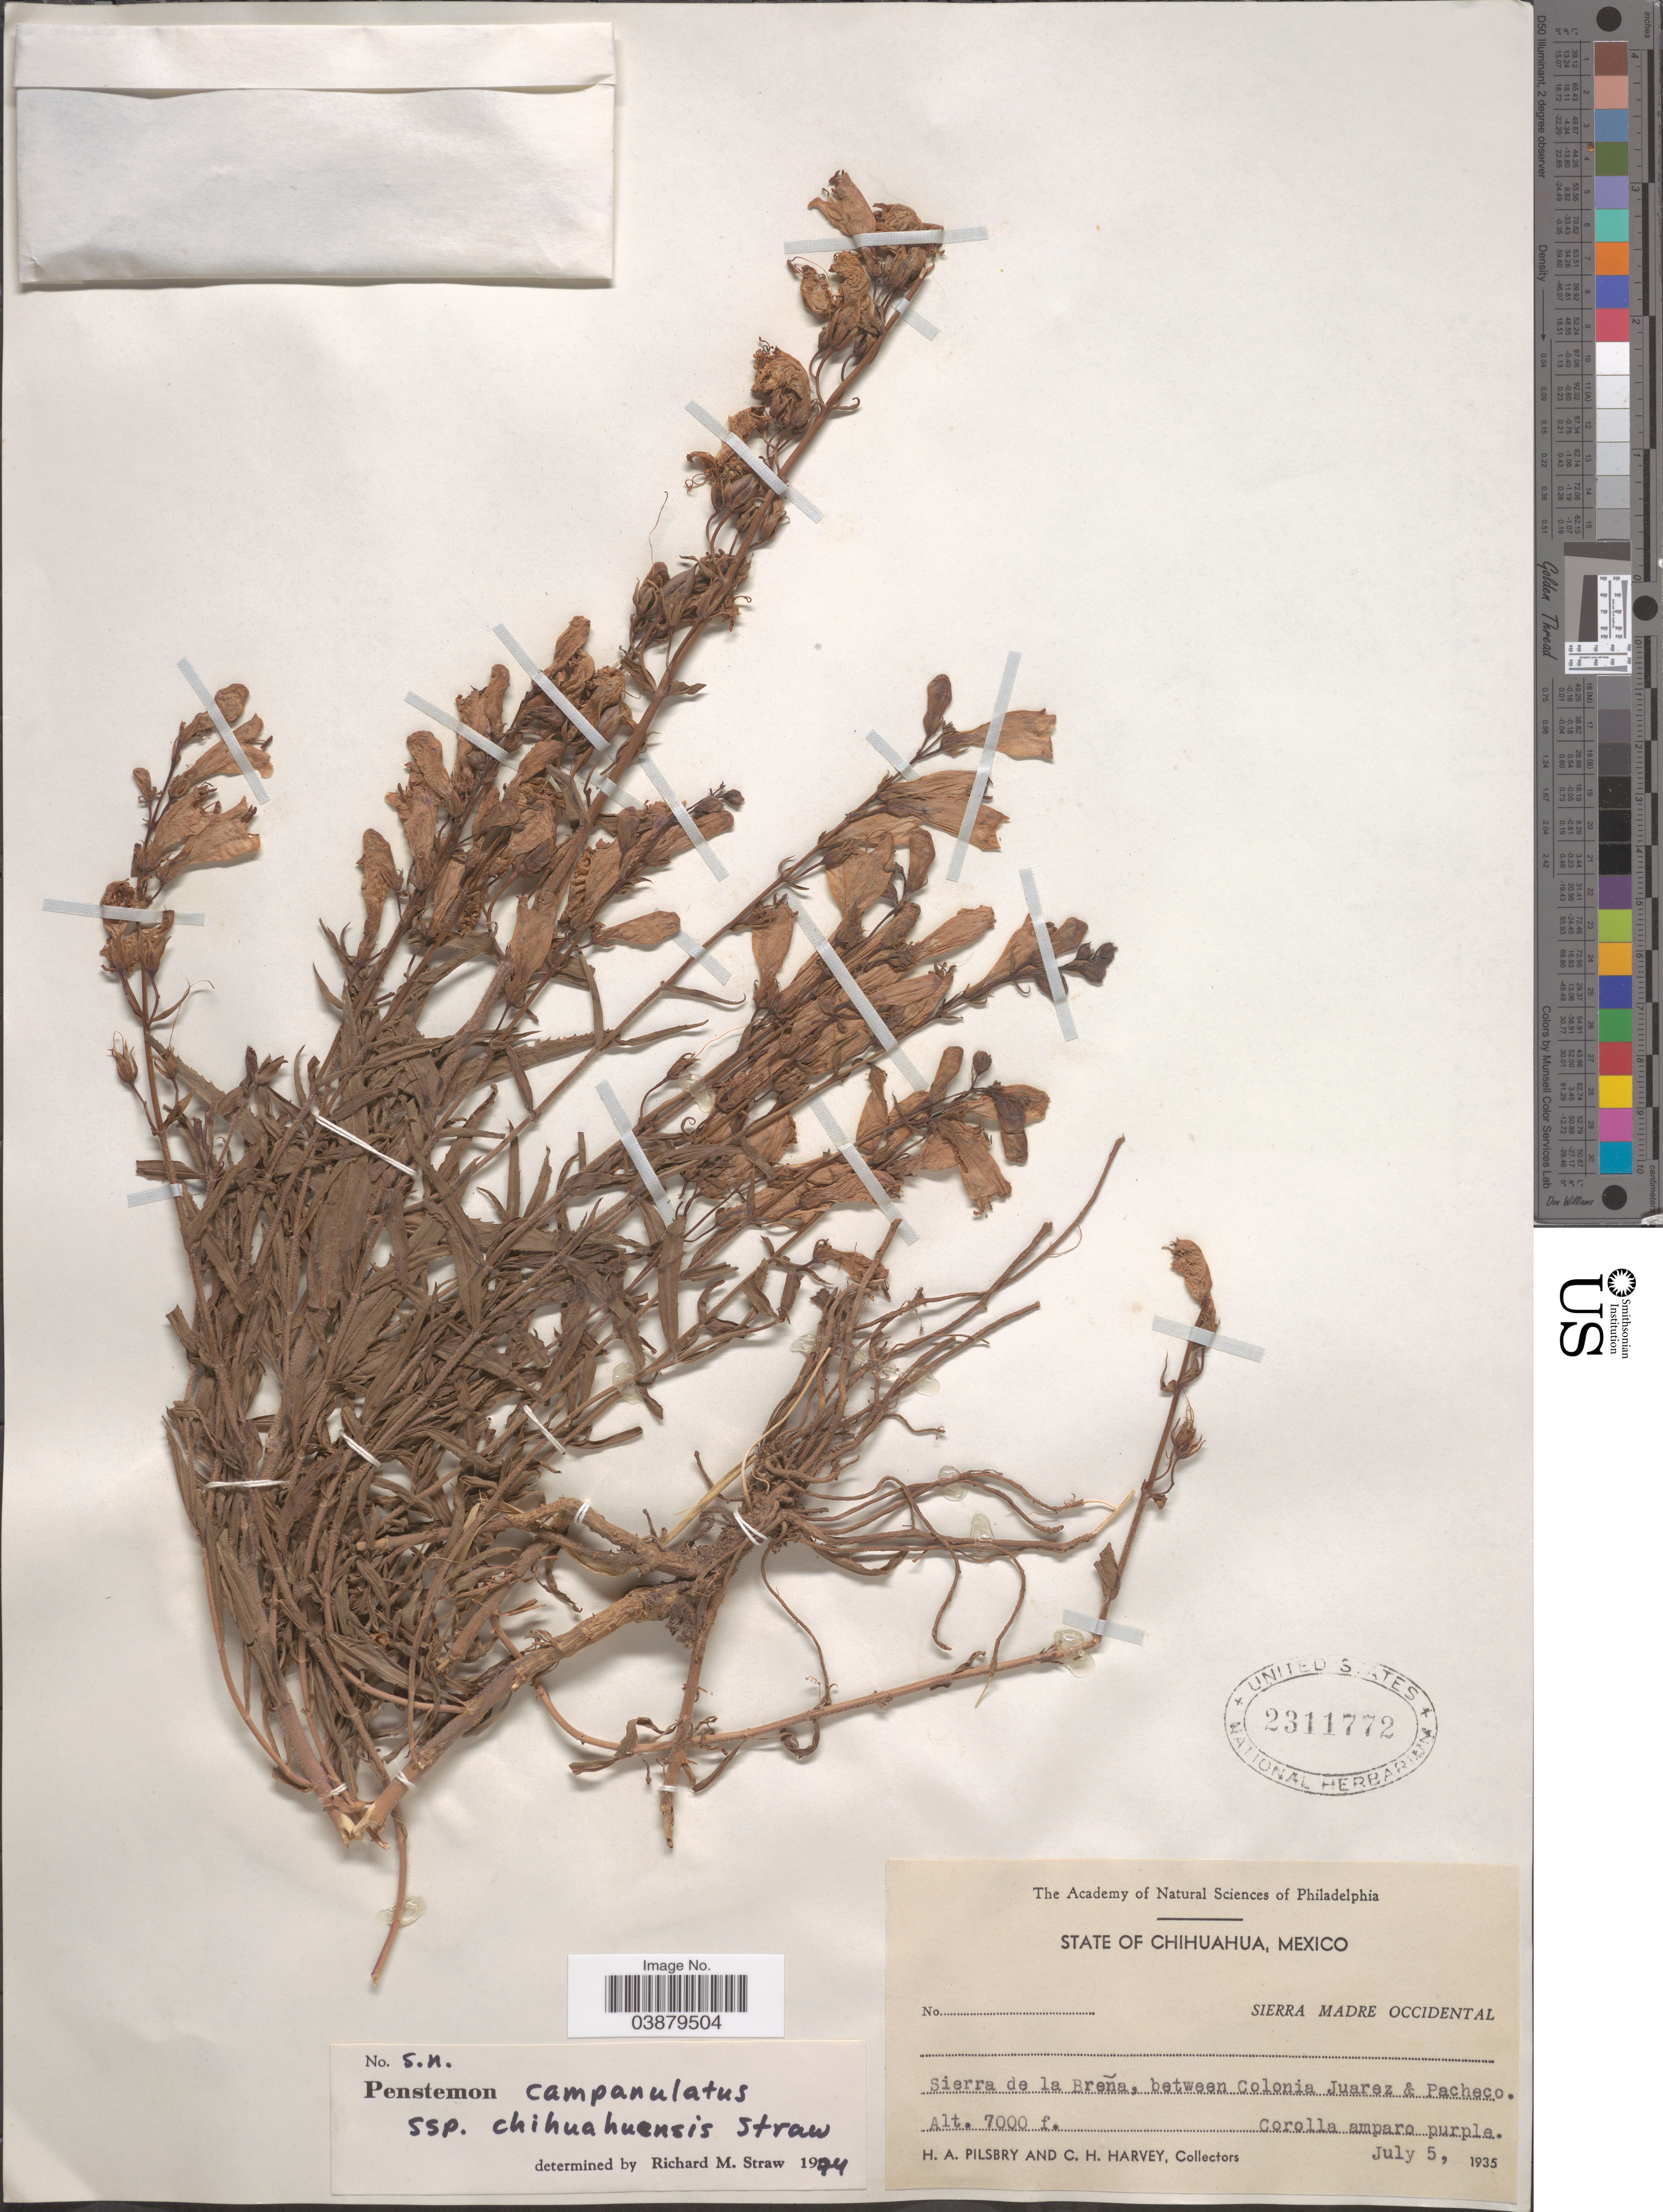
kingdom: Plantae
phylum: Tracheophyta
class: Magnoliopsida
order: Lamiales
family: Plantaginaceae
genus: Penstemon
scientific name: Penstemon campanulatus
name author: (Cav.) Willd.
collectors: H. Pilsbry & C. H. Harvey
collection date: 1935-07-05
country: Mexico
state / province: Chihuahua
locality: Sierra Madre Occidental. Sierra de la Breña, between Colonia Juarez & Pacheco.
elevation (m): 2134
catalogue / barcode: US 2311772